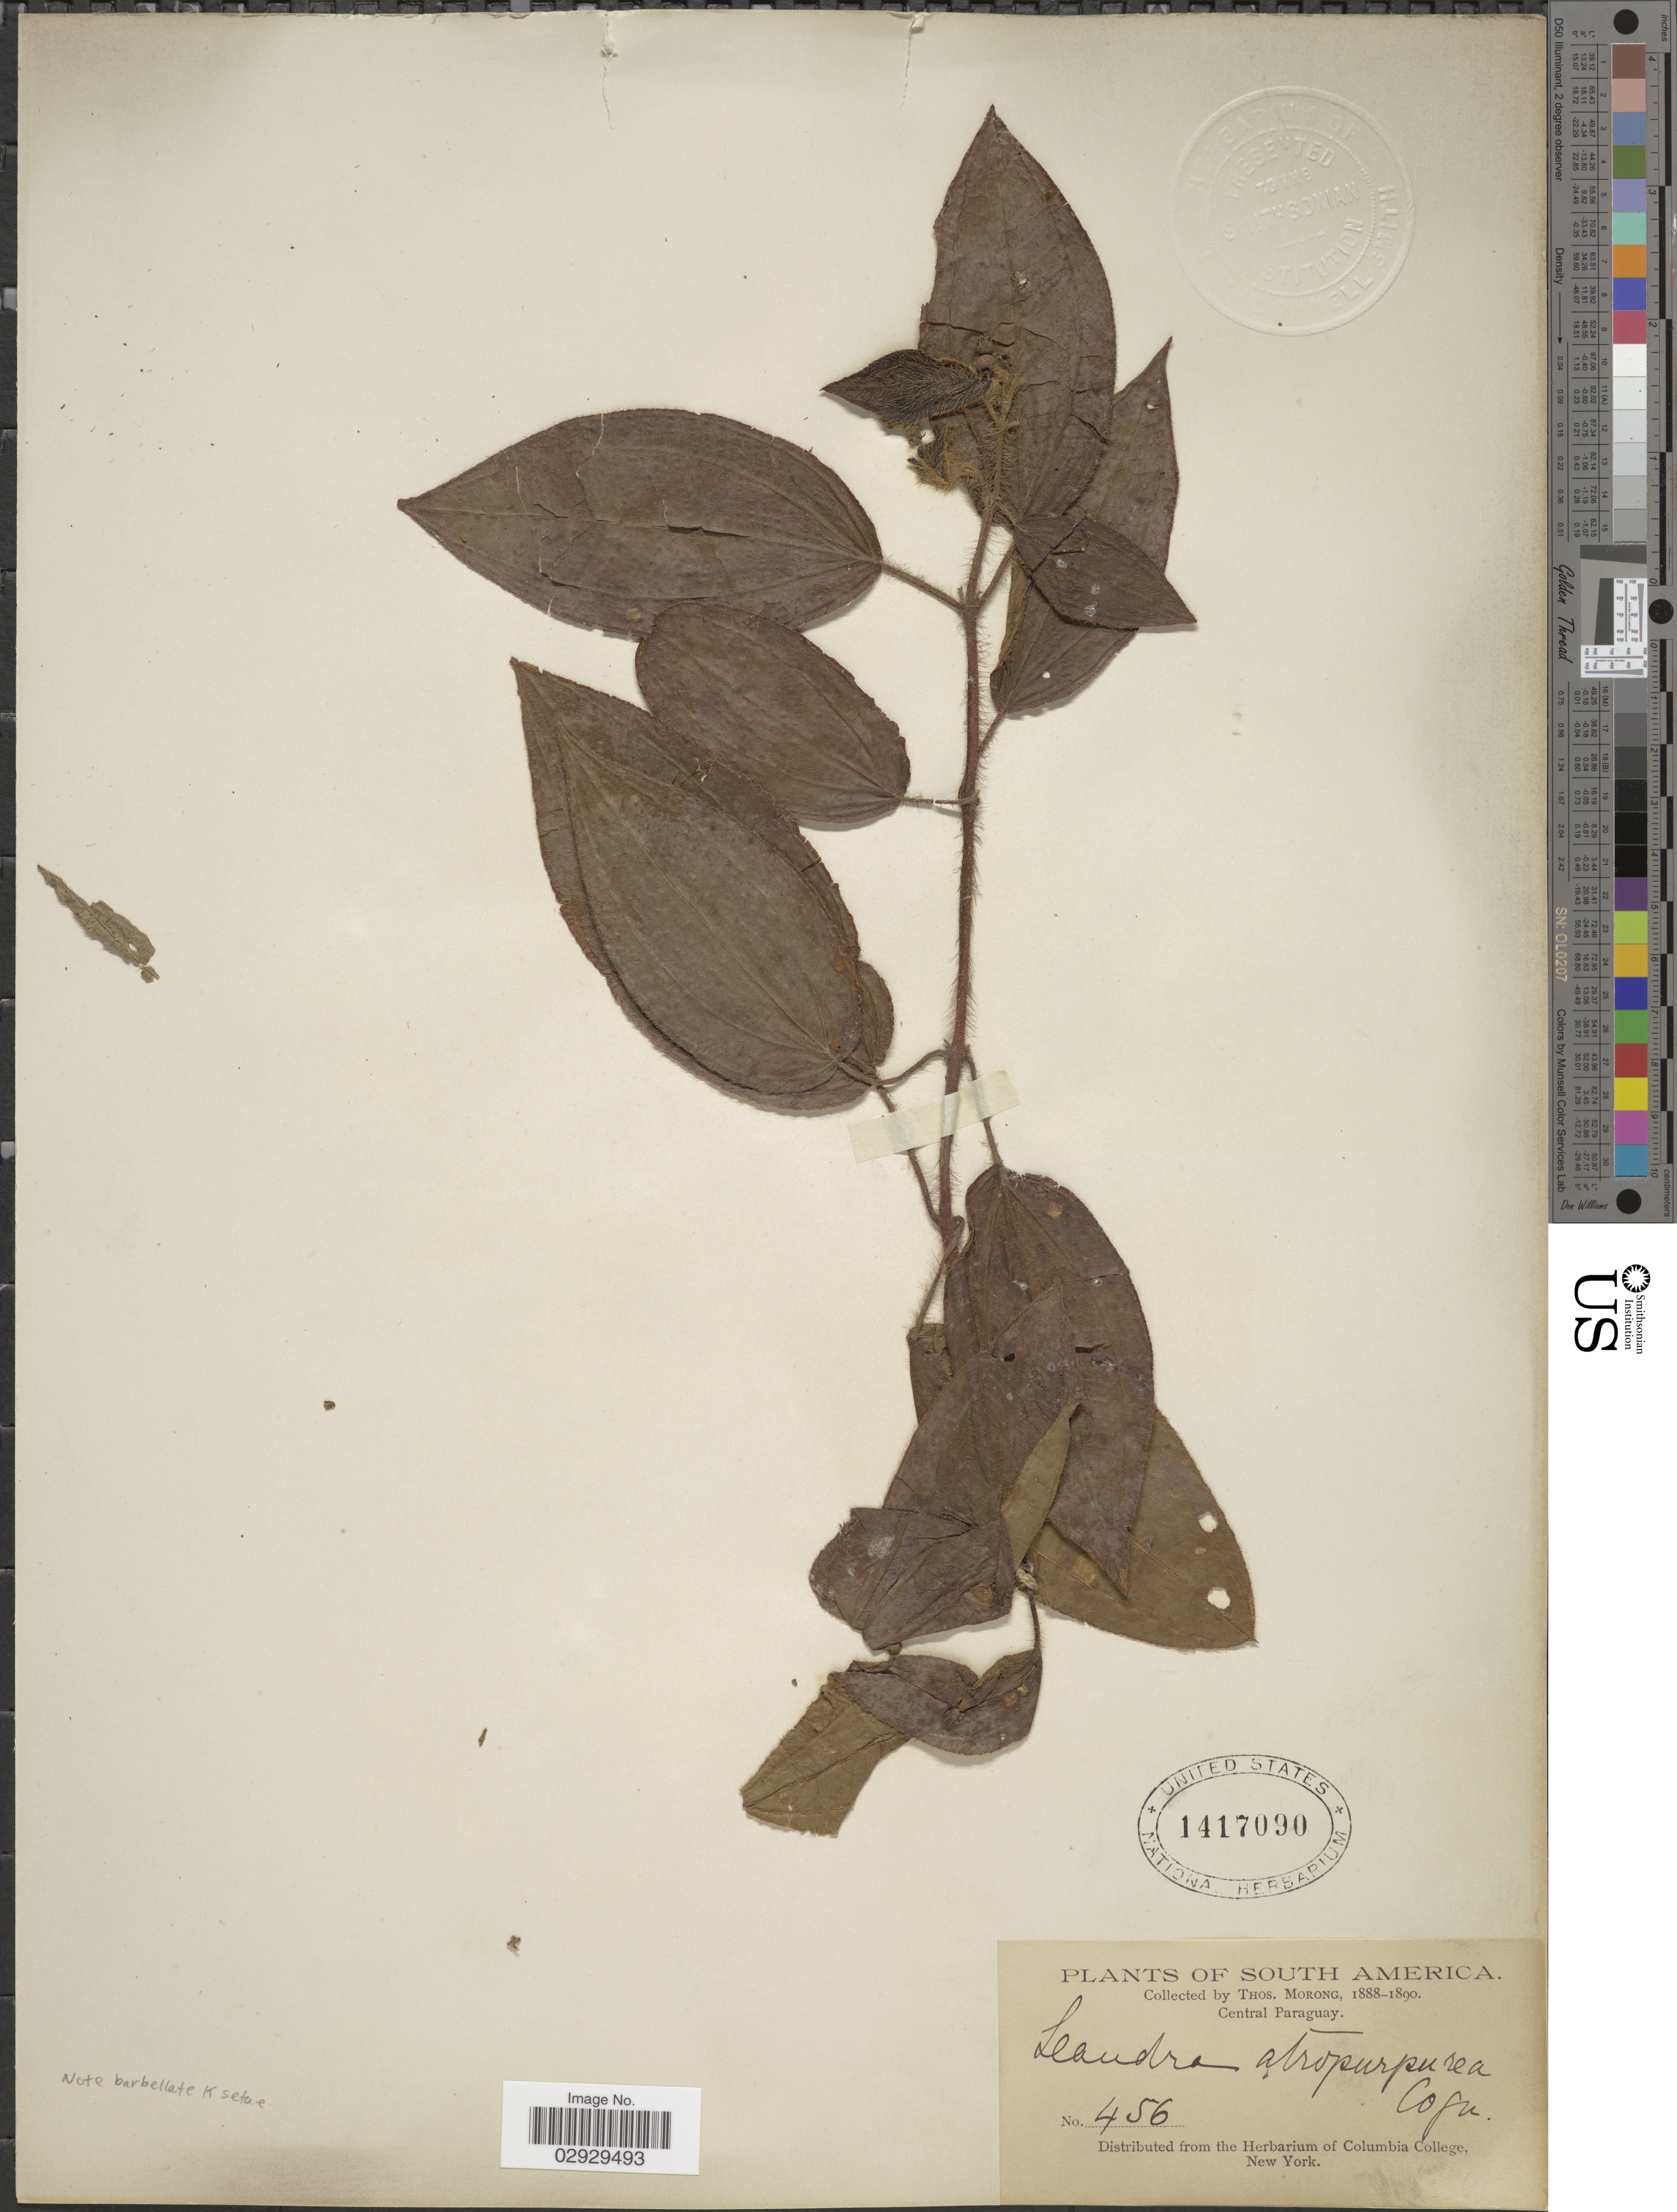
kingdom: Plantae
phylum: Tracheophyta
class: Magnoliopsida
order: Myrtales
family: Melastomataceae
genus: Leandra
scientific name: Leandra atropurpurea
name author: Cogn.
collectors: ex herb. T. Morong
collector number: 456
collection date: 1888/1890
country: Paraguay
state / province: Central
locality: Central Paraguay.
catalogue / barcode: US 1417090